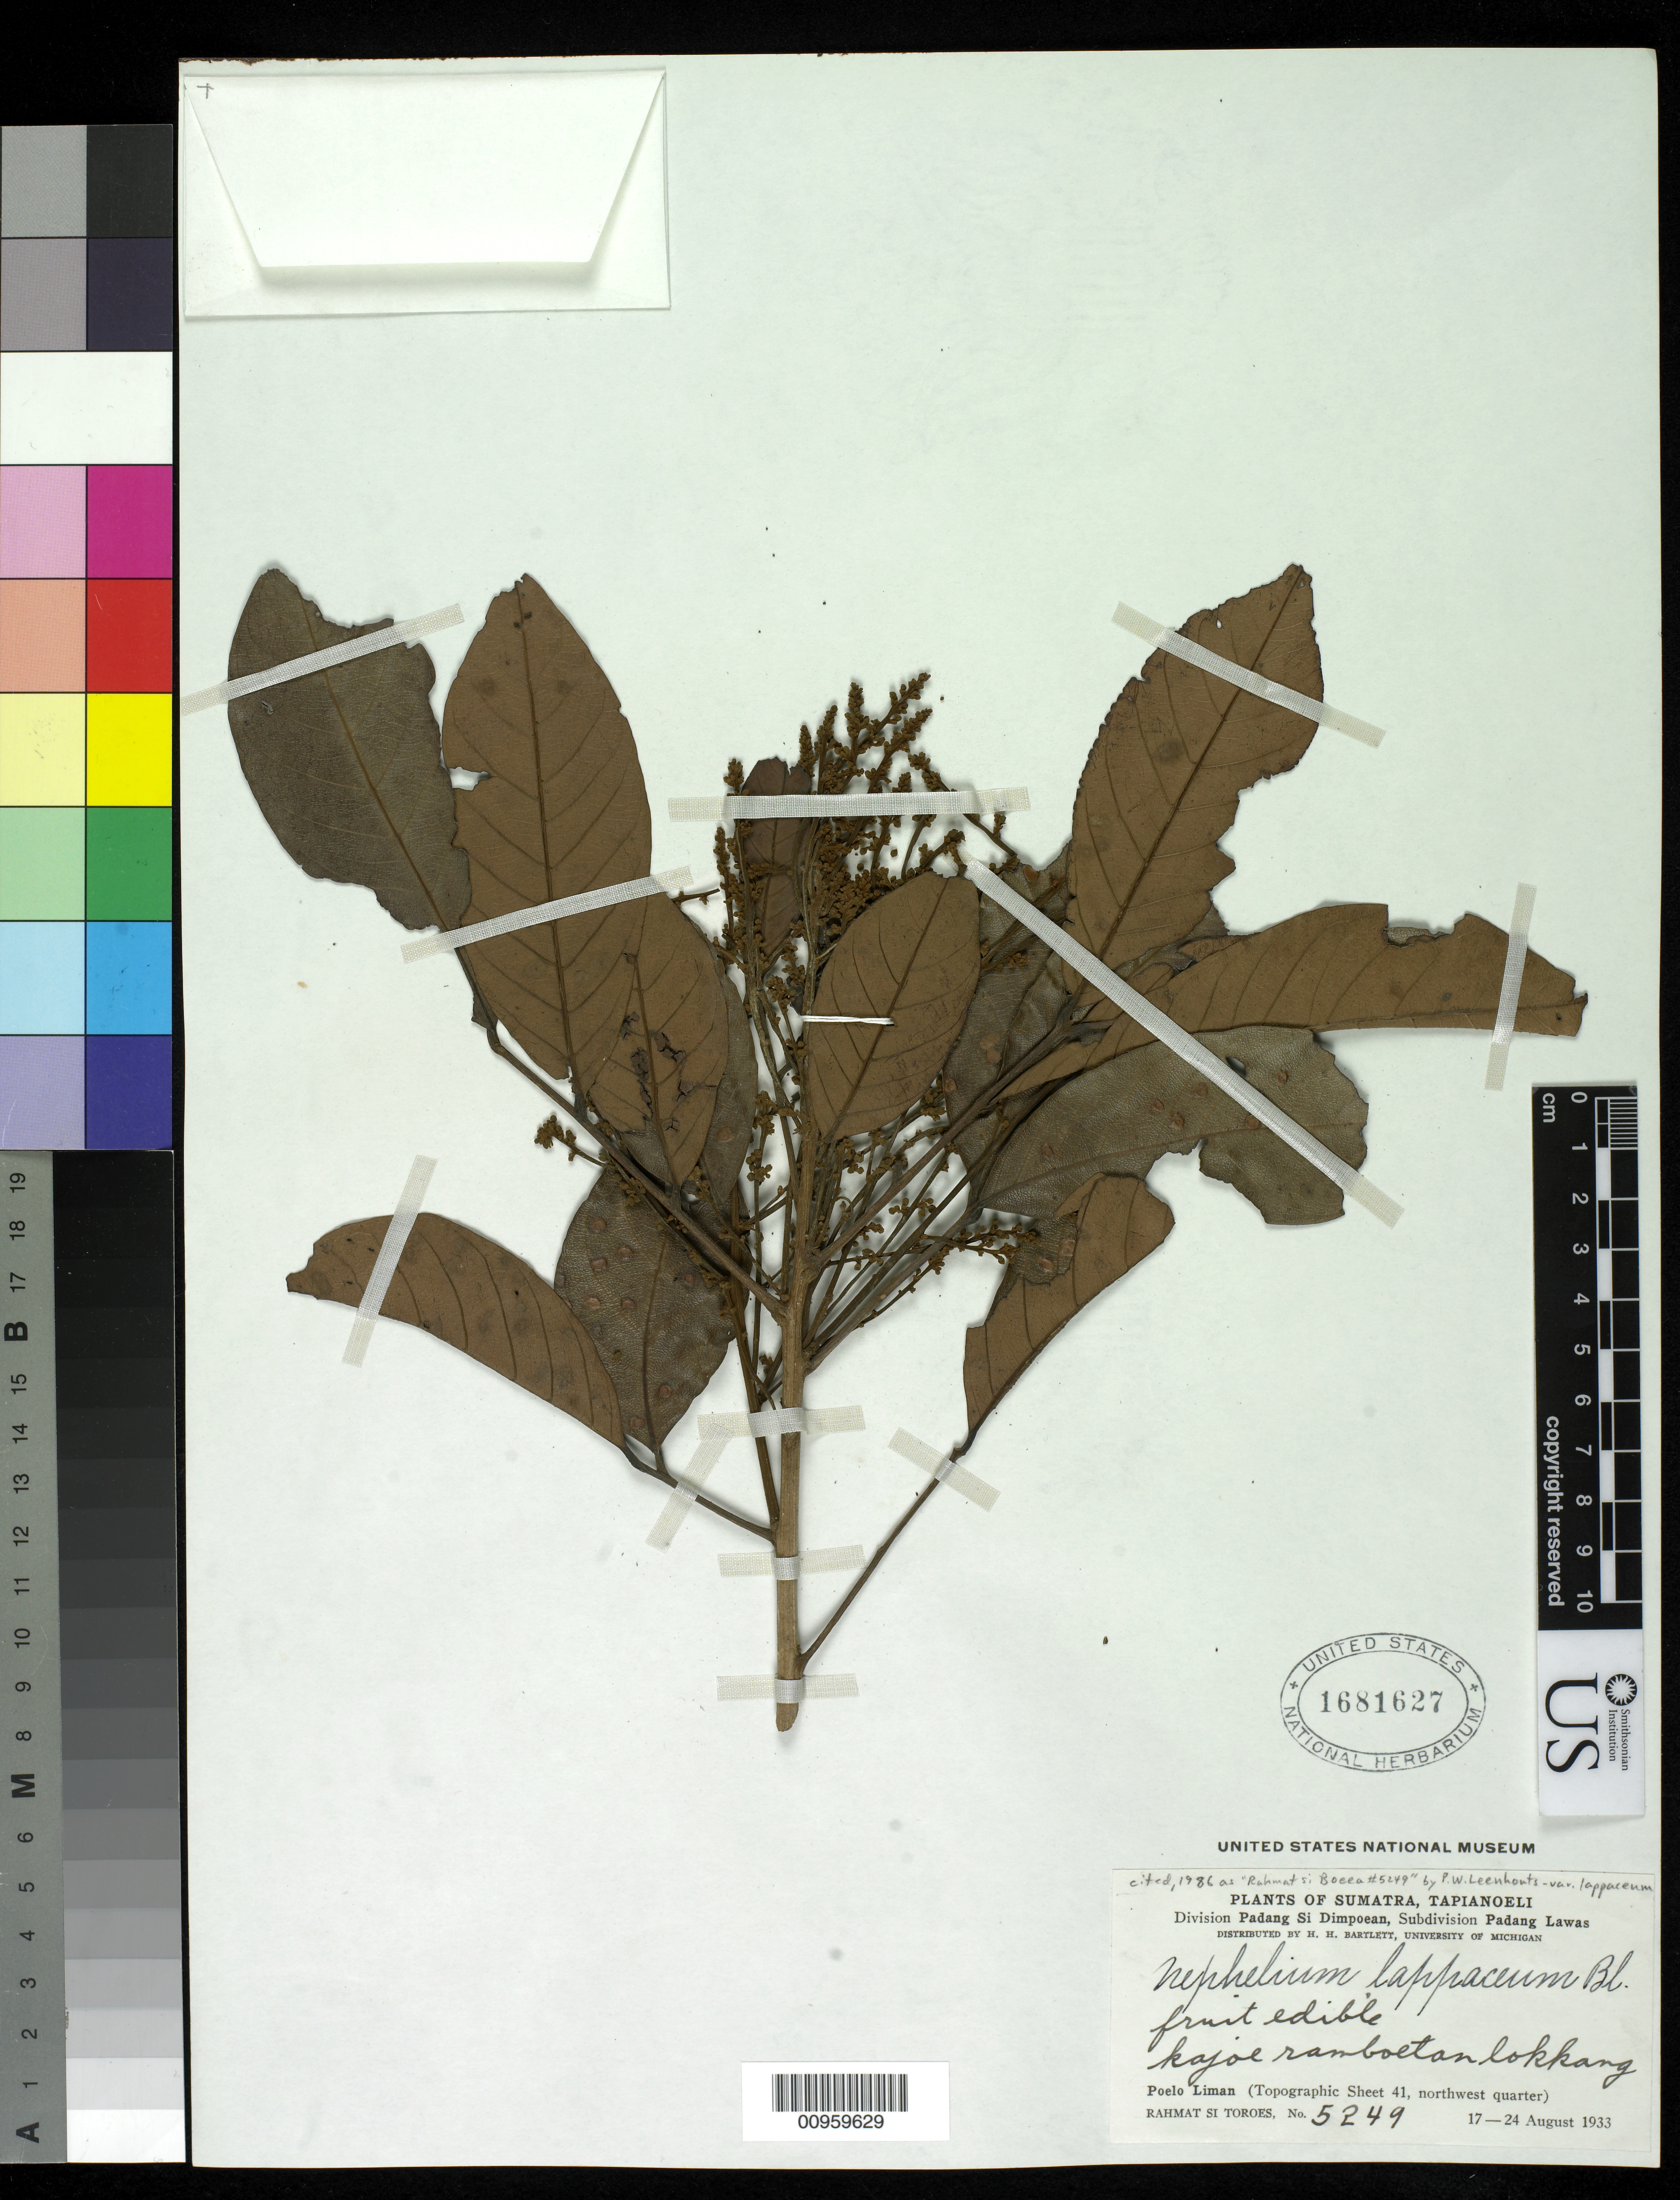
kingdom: Plantae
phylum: Tracheophyta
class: Magnoliopsida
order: Sapindales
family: Sapindaceae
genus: Nephelium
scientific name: Nephelium lappaceum var. lappaceum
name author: L.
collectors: Rahmat Si Boeea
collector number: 5249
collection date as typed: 17 Aug 1933 to 24 Aug 1933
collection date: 1933-08-17/1933-08-24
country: Indonesia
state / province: Sumatra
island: Sumatra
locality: Poelo Liman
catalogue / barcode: US 1681627